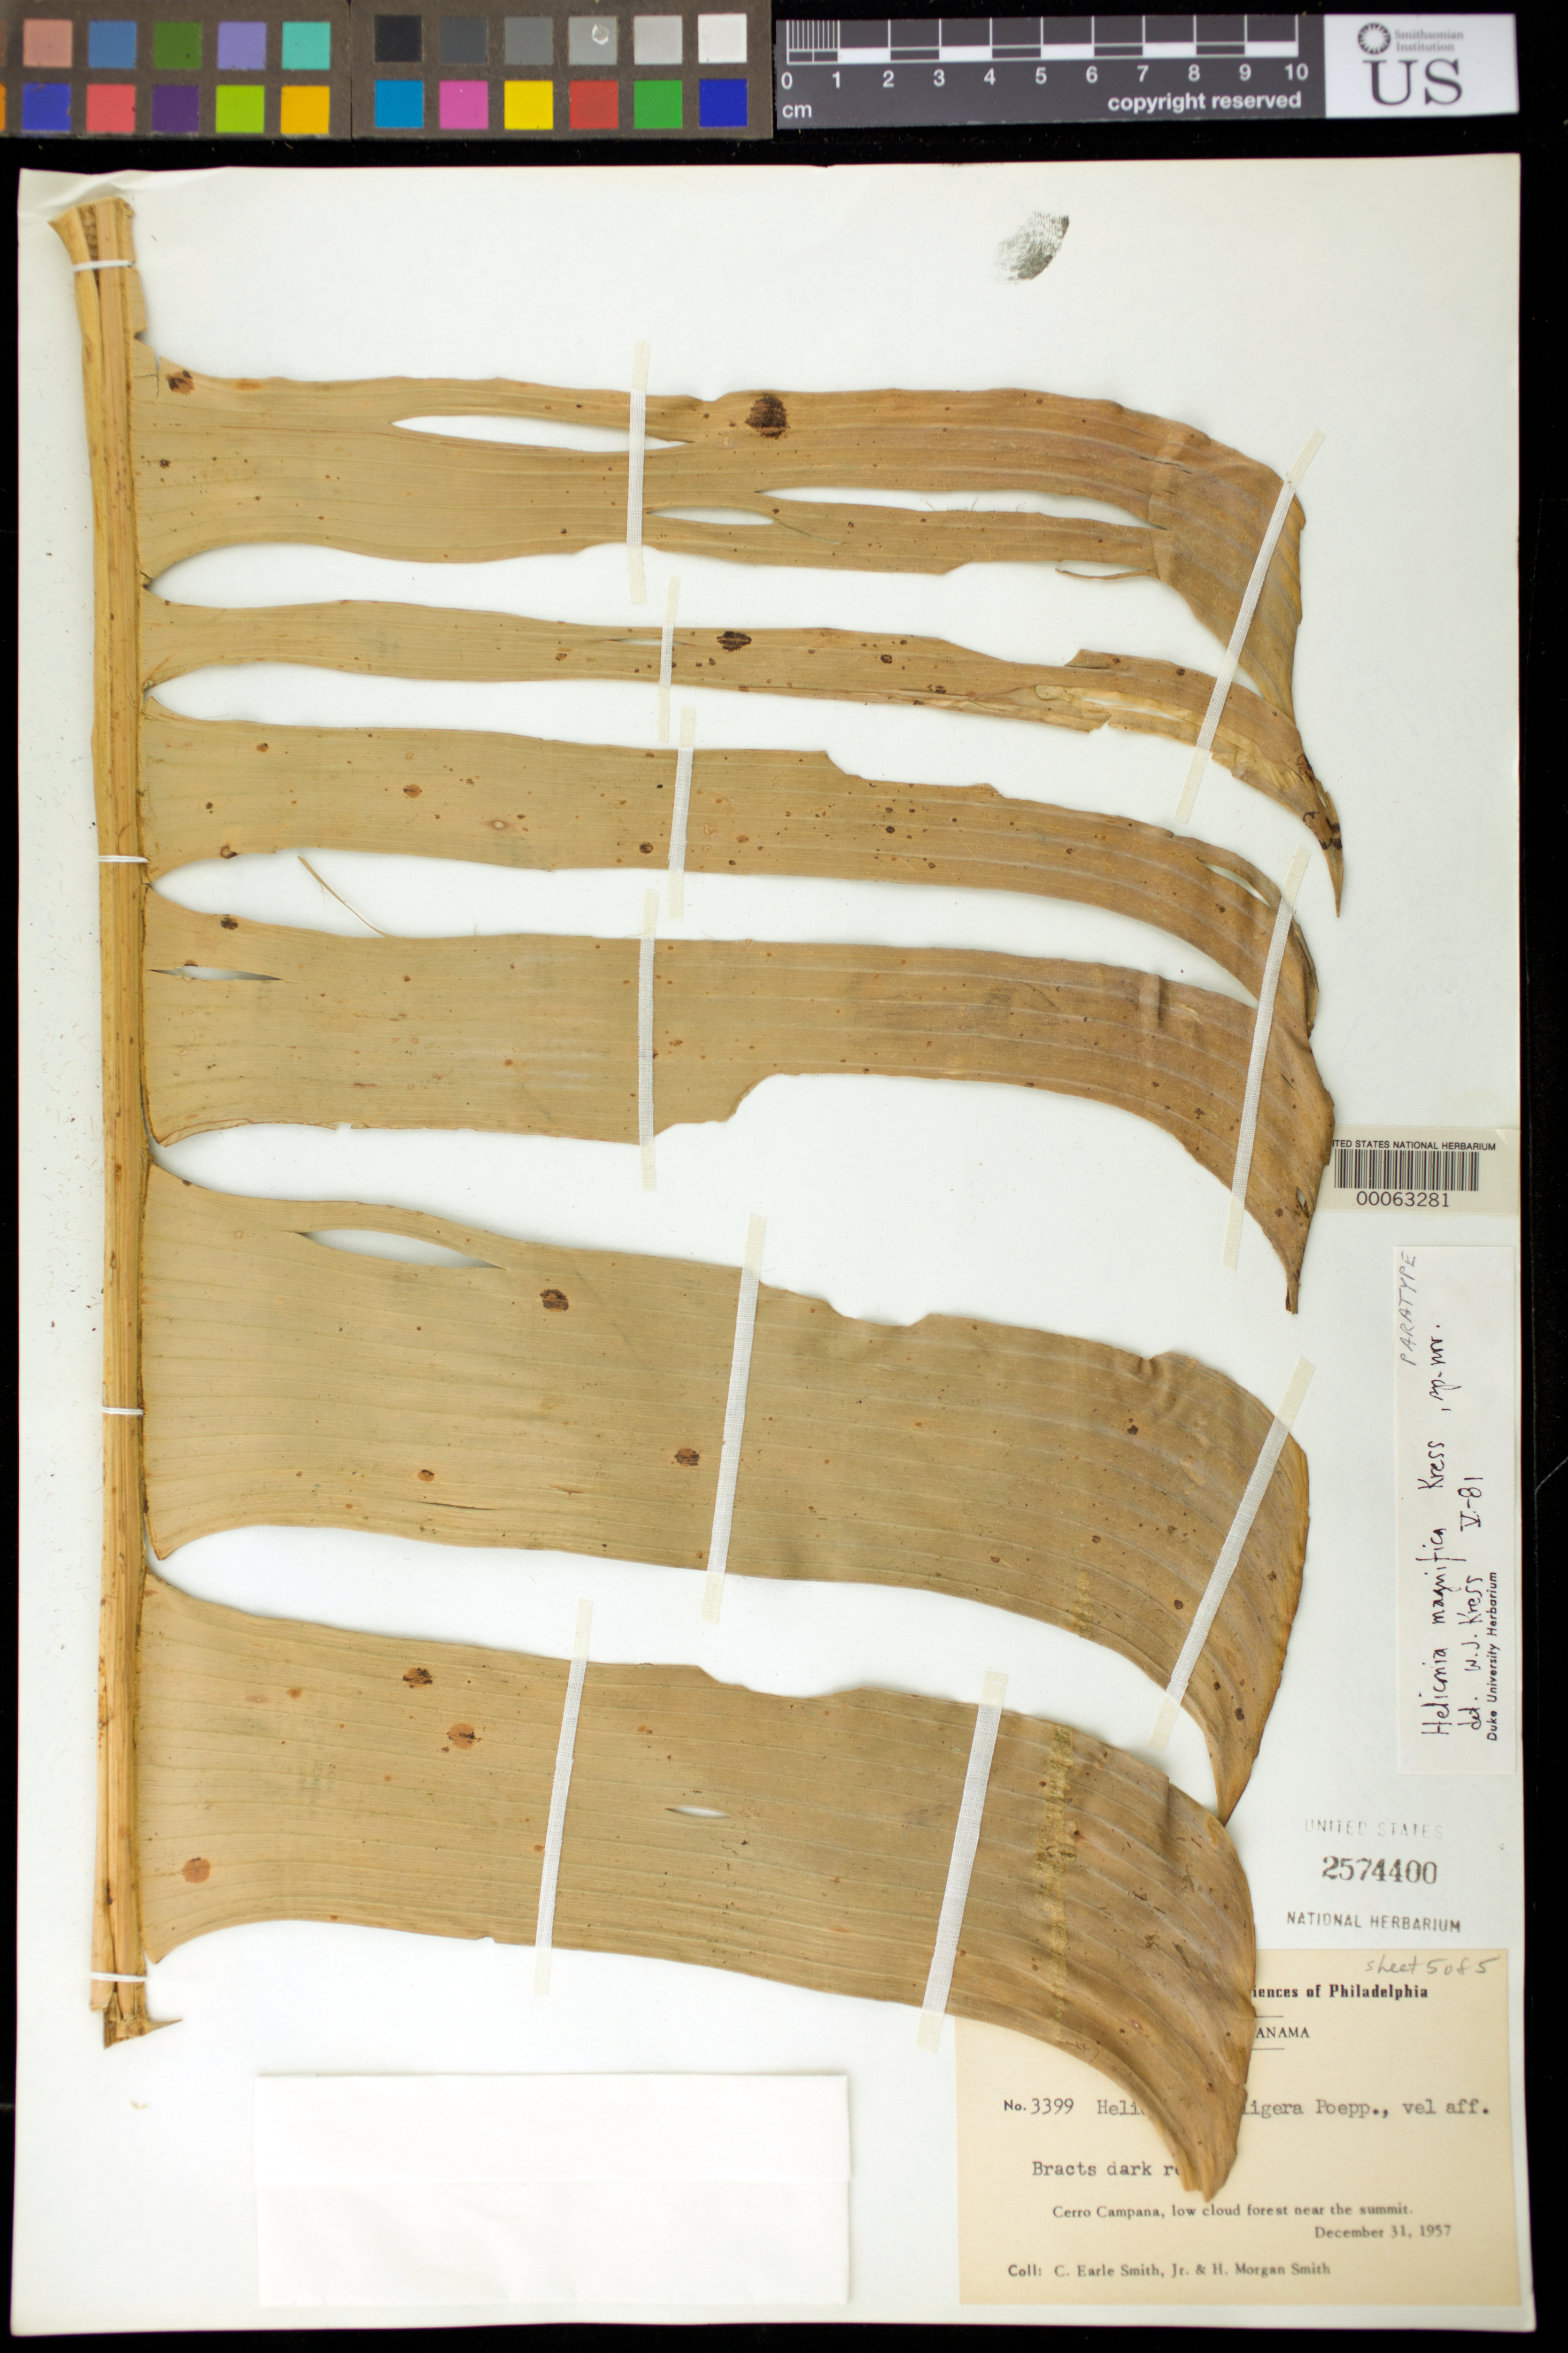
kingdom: Plantae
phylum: Tracheophyta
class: Liliopsida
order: Zingiberales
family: Heliconiaceae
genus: Heliconia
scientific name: Heliconia magnifica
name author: W.J. Kress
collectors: C. E. Smith Jr. & H. M. Smith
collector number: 3399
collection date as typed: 31 Dec 1957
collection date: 1957-12-31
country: Panama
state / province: Panamá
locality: Cerro Campana, low cloud forest near summit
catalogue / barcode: US 2574400